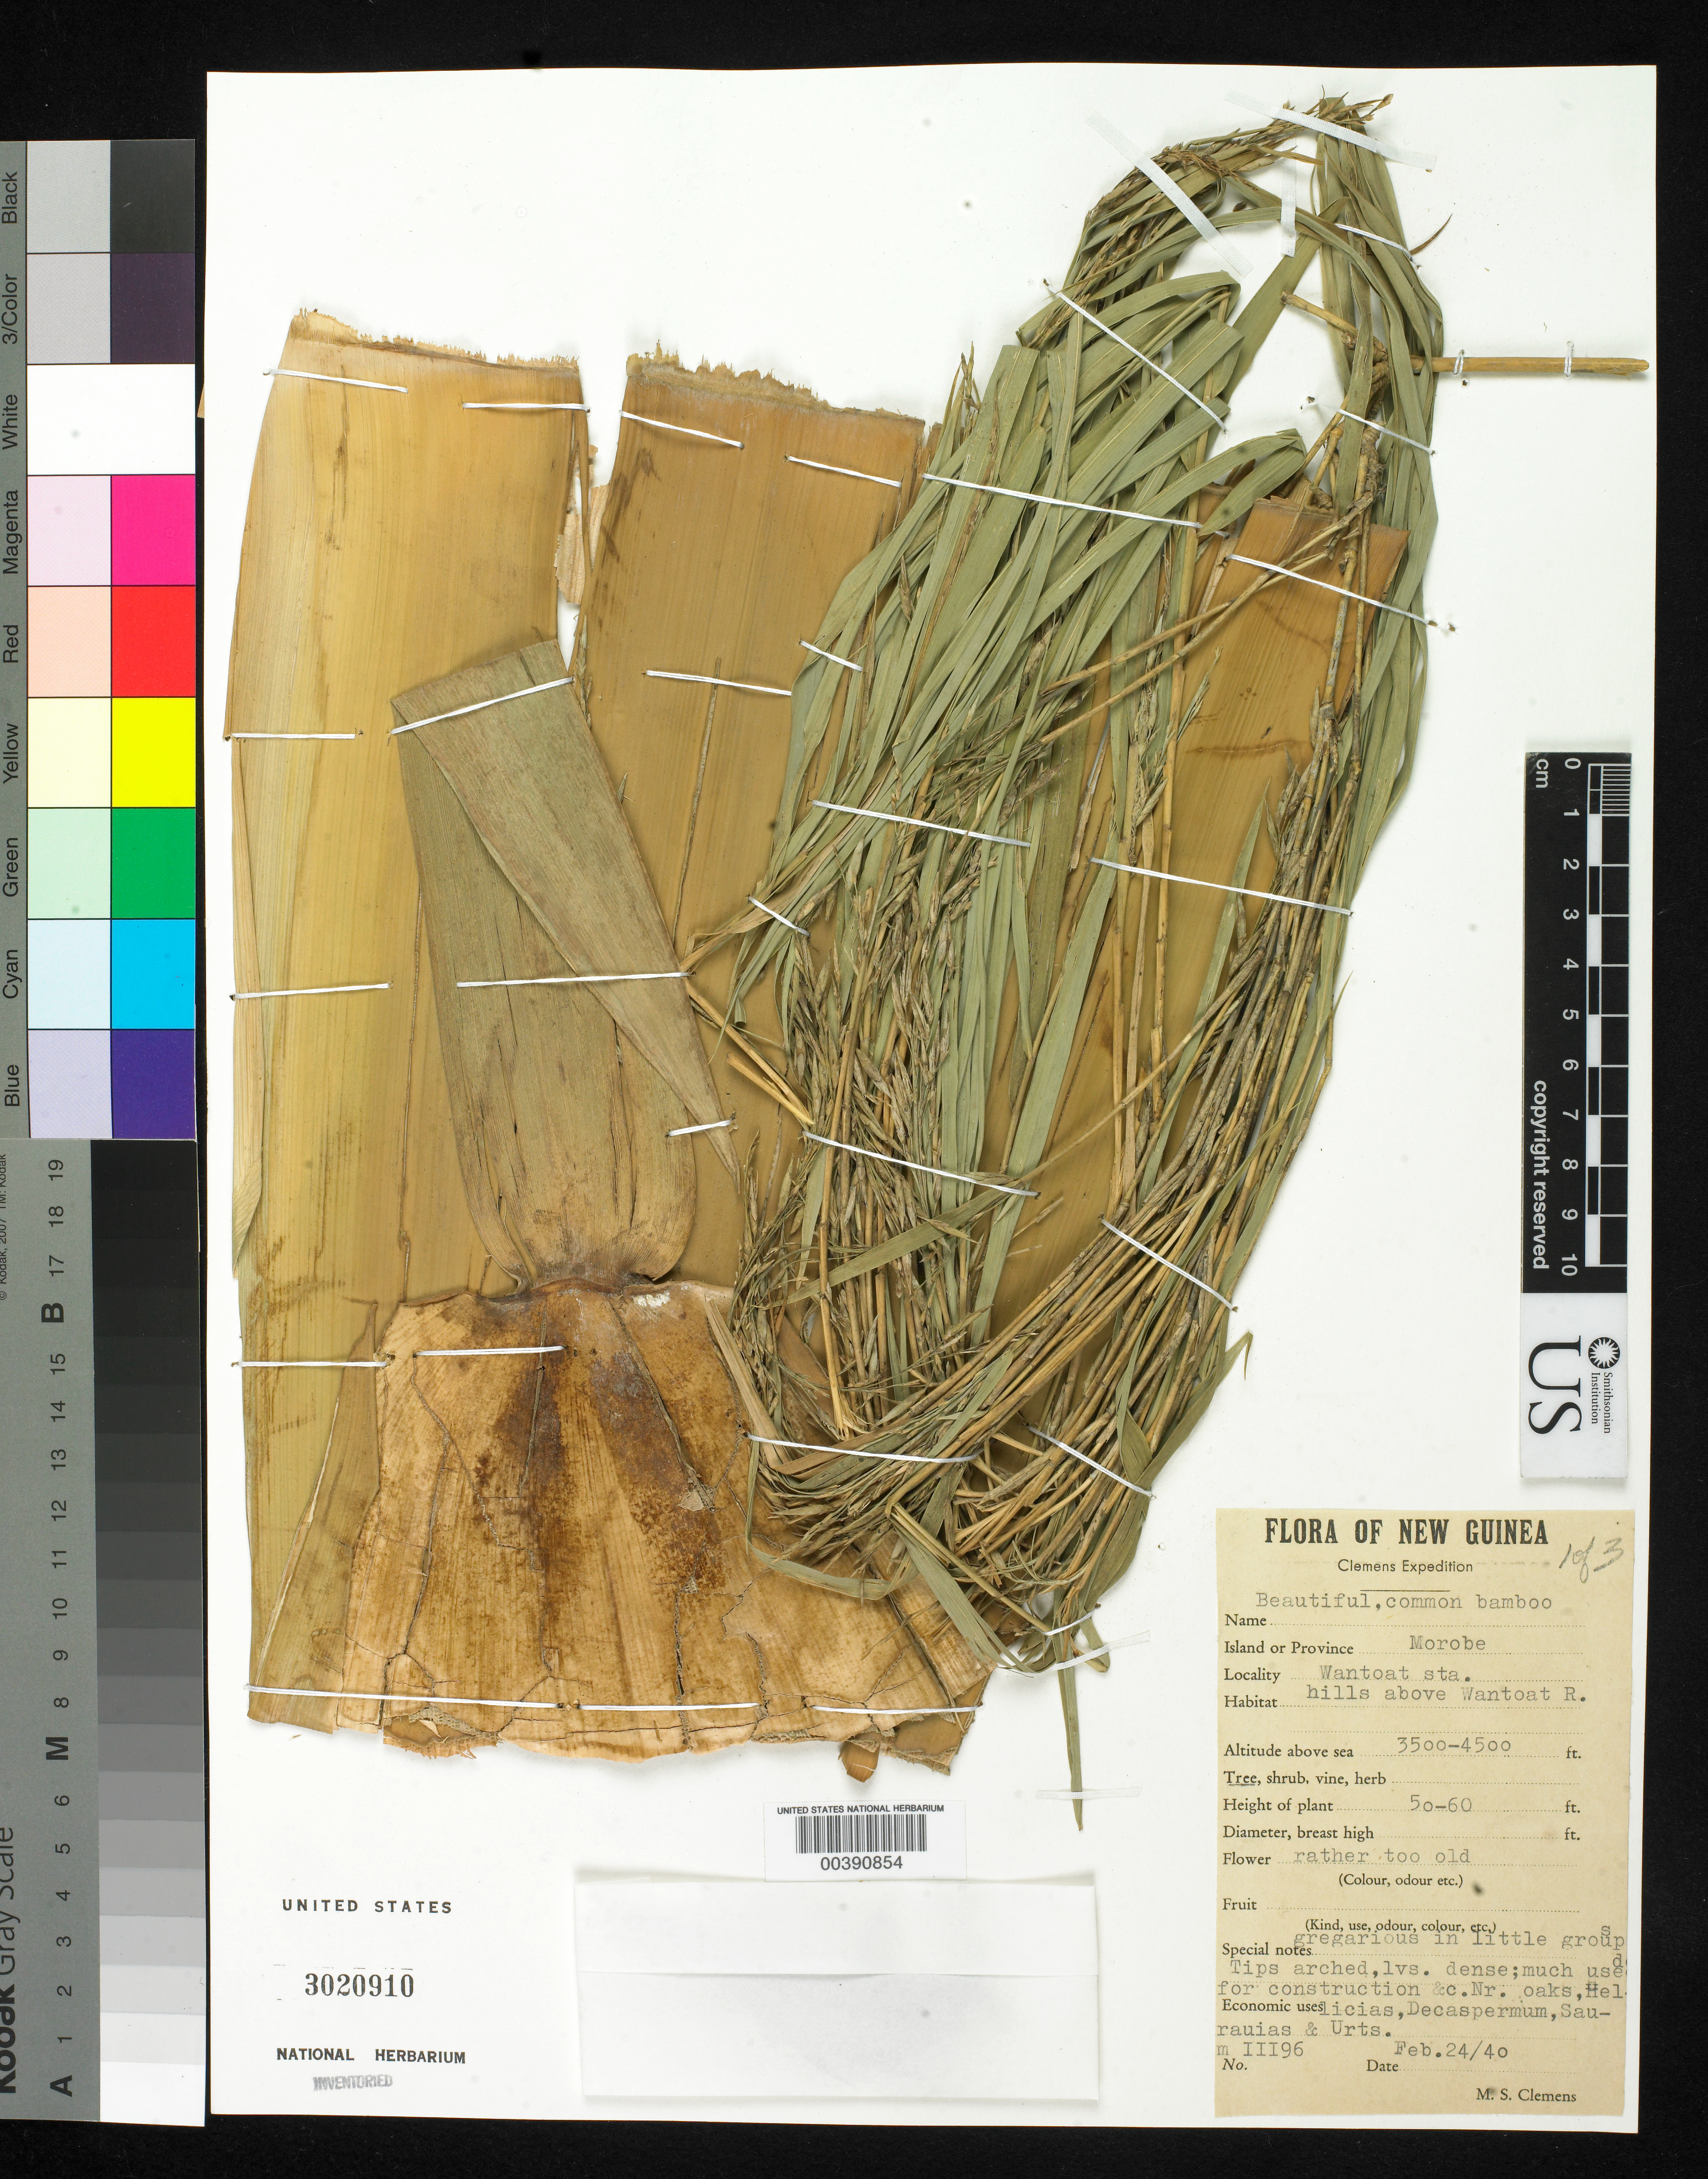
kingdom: Plantae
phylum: Tracheophyta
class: Liliopsida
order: Poales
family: Poaceae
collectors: M. S. Clemens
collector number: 11196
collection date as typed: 24 Feb 1940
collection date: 1940-02-24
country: Papua New Guinea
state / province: Morobe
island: New Guinea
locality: Wantoat Sta., hills above Wantoat River.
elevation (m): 1067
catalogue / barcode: US 3020910